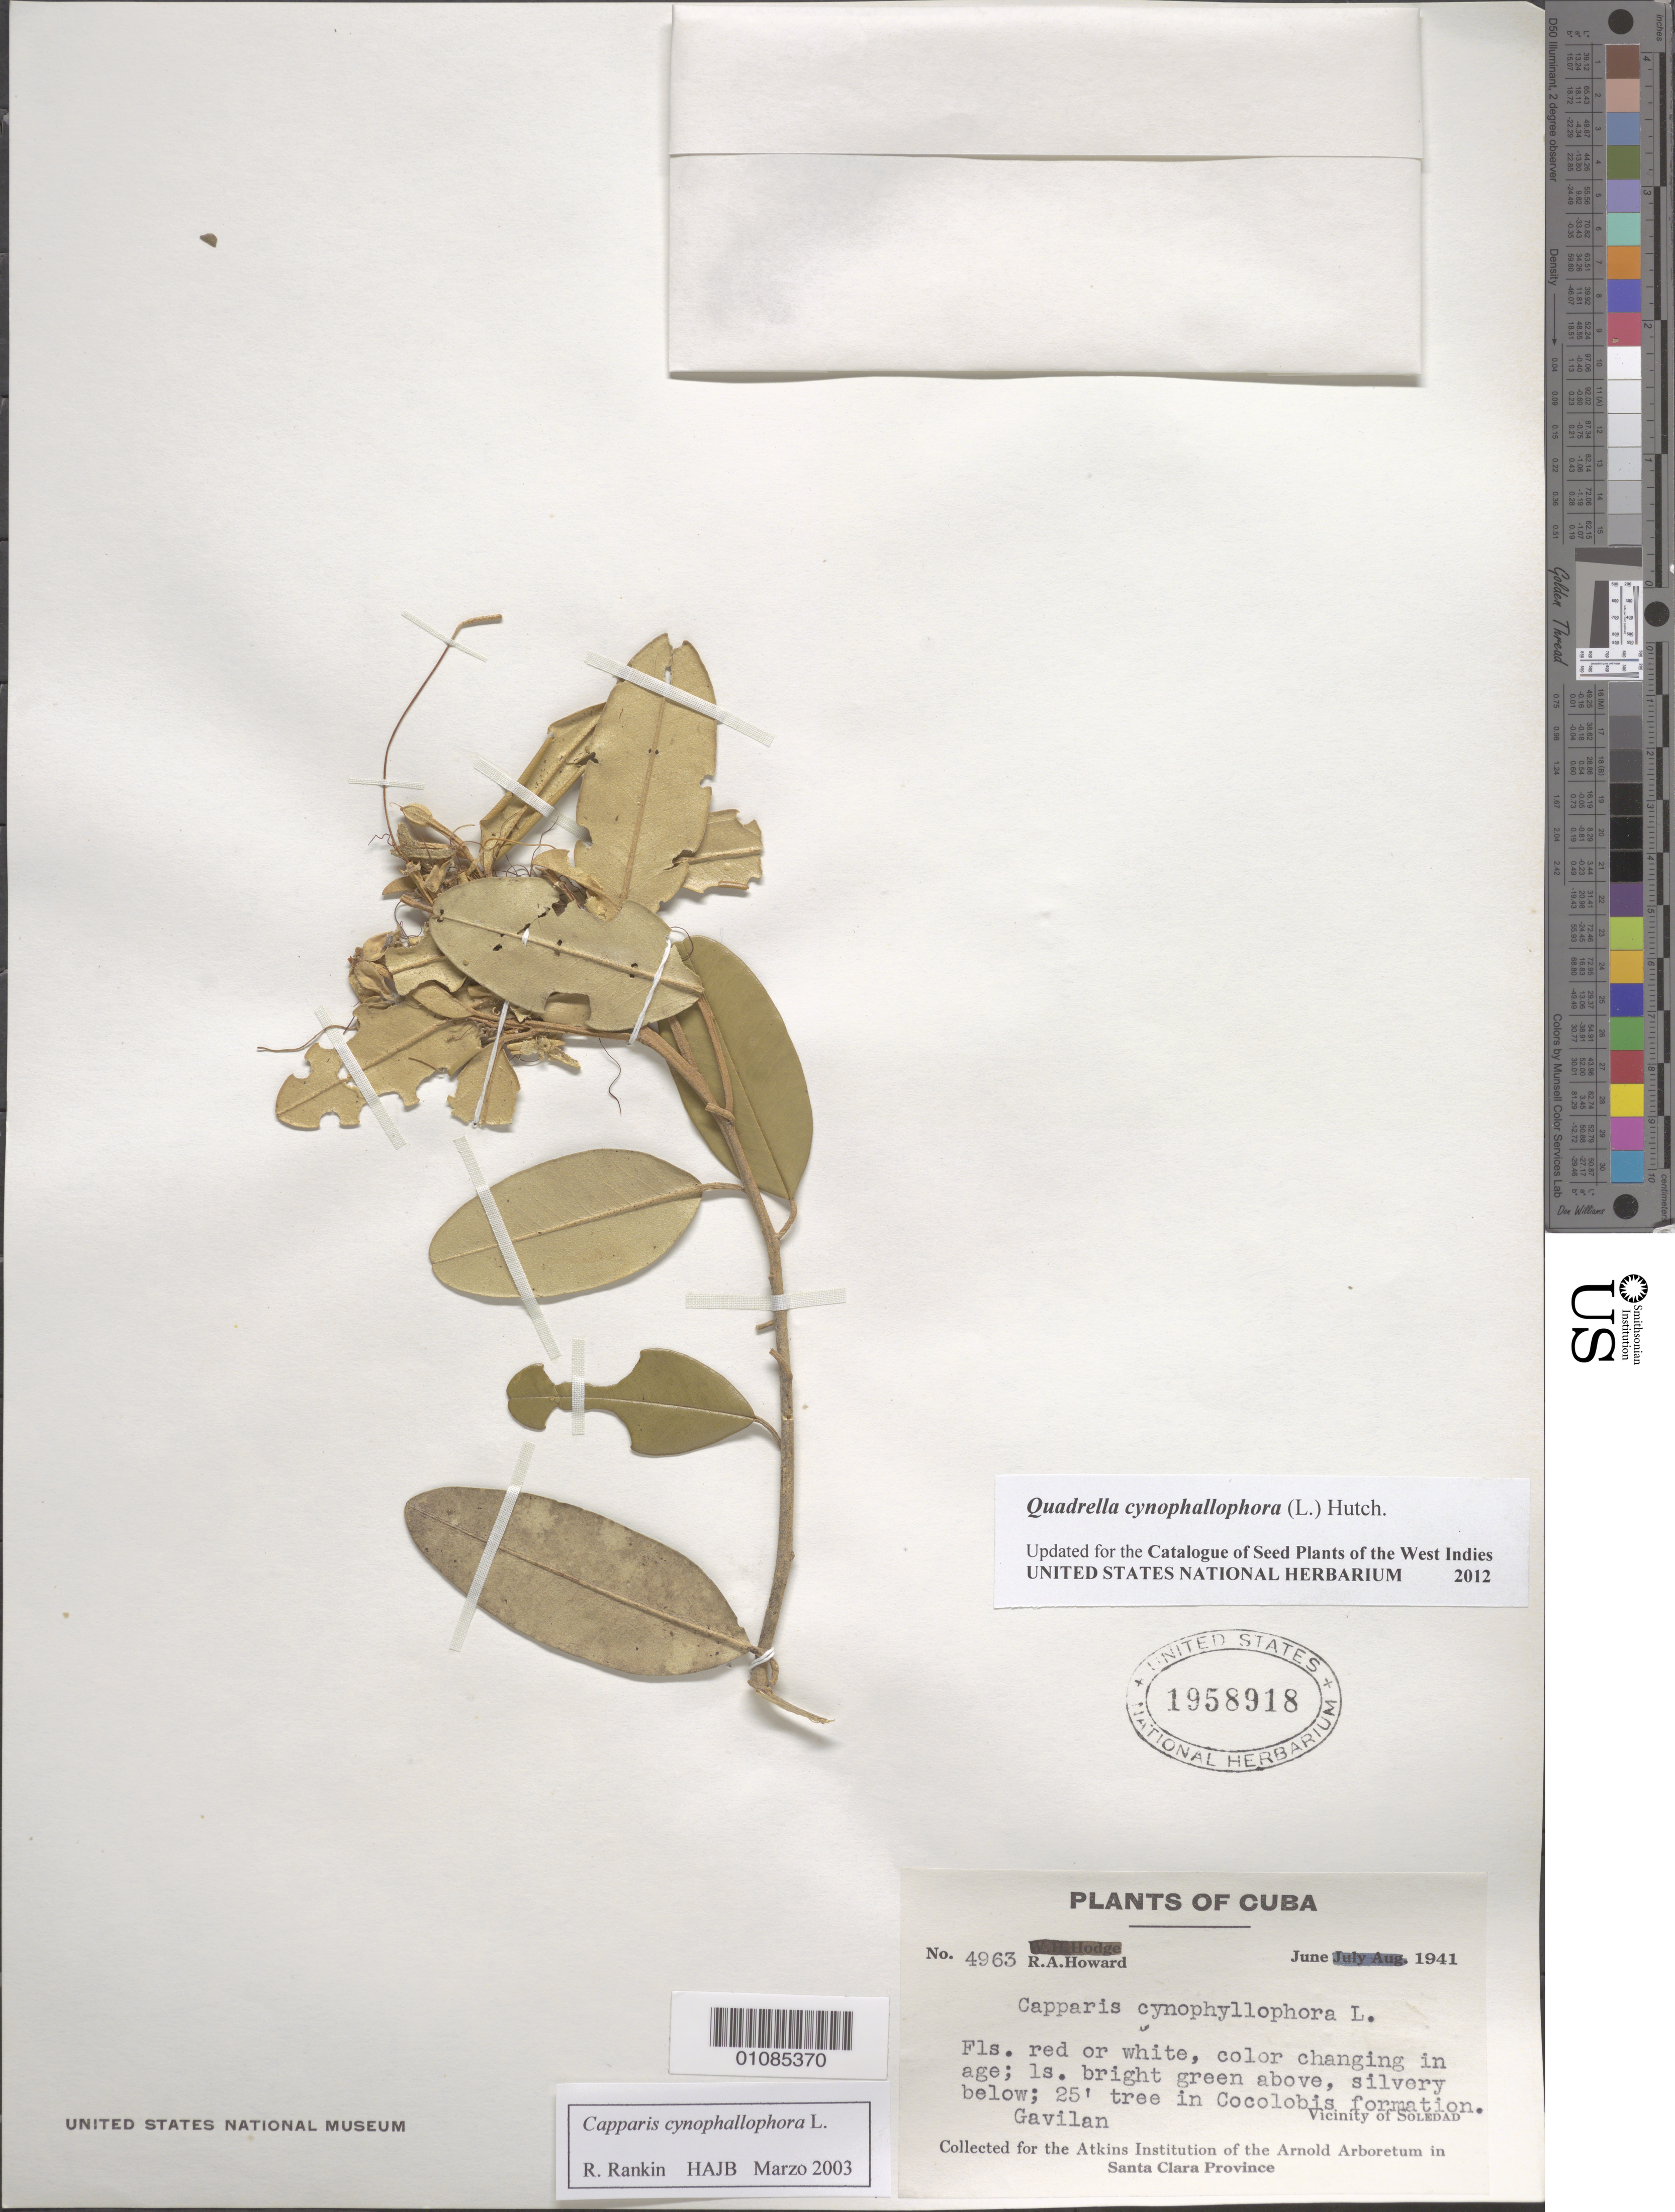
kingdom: Plantae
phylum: Tracheophyta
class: Magnoliopsida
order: Brassicales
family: Capparaceae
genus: Quadrella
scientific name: Quadrella cynophallophora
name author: (L.) Hutch.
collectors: R. A. Howard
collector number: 4963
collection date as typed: Jun 1941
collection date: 1941-06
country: Cuba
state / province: Cienfuegos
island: Cuba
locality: Gavilan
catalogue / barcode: US 1958918